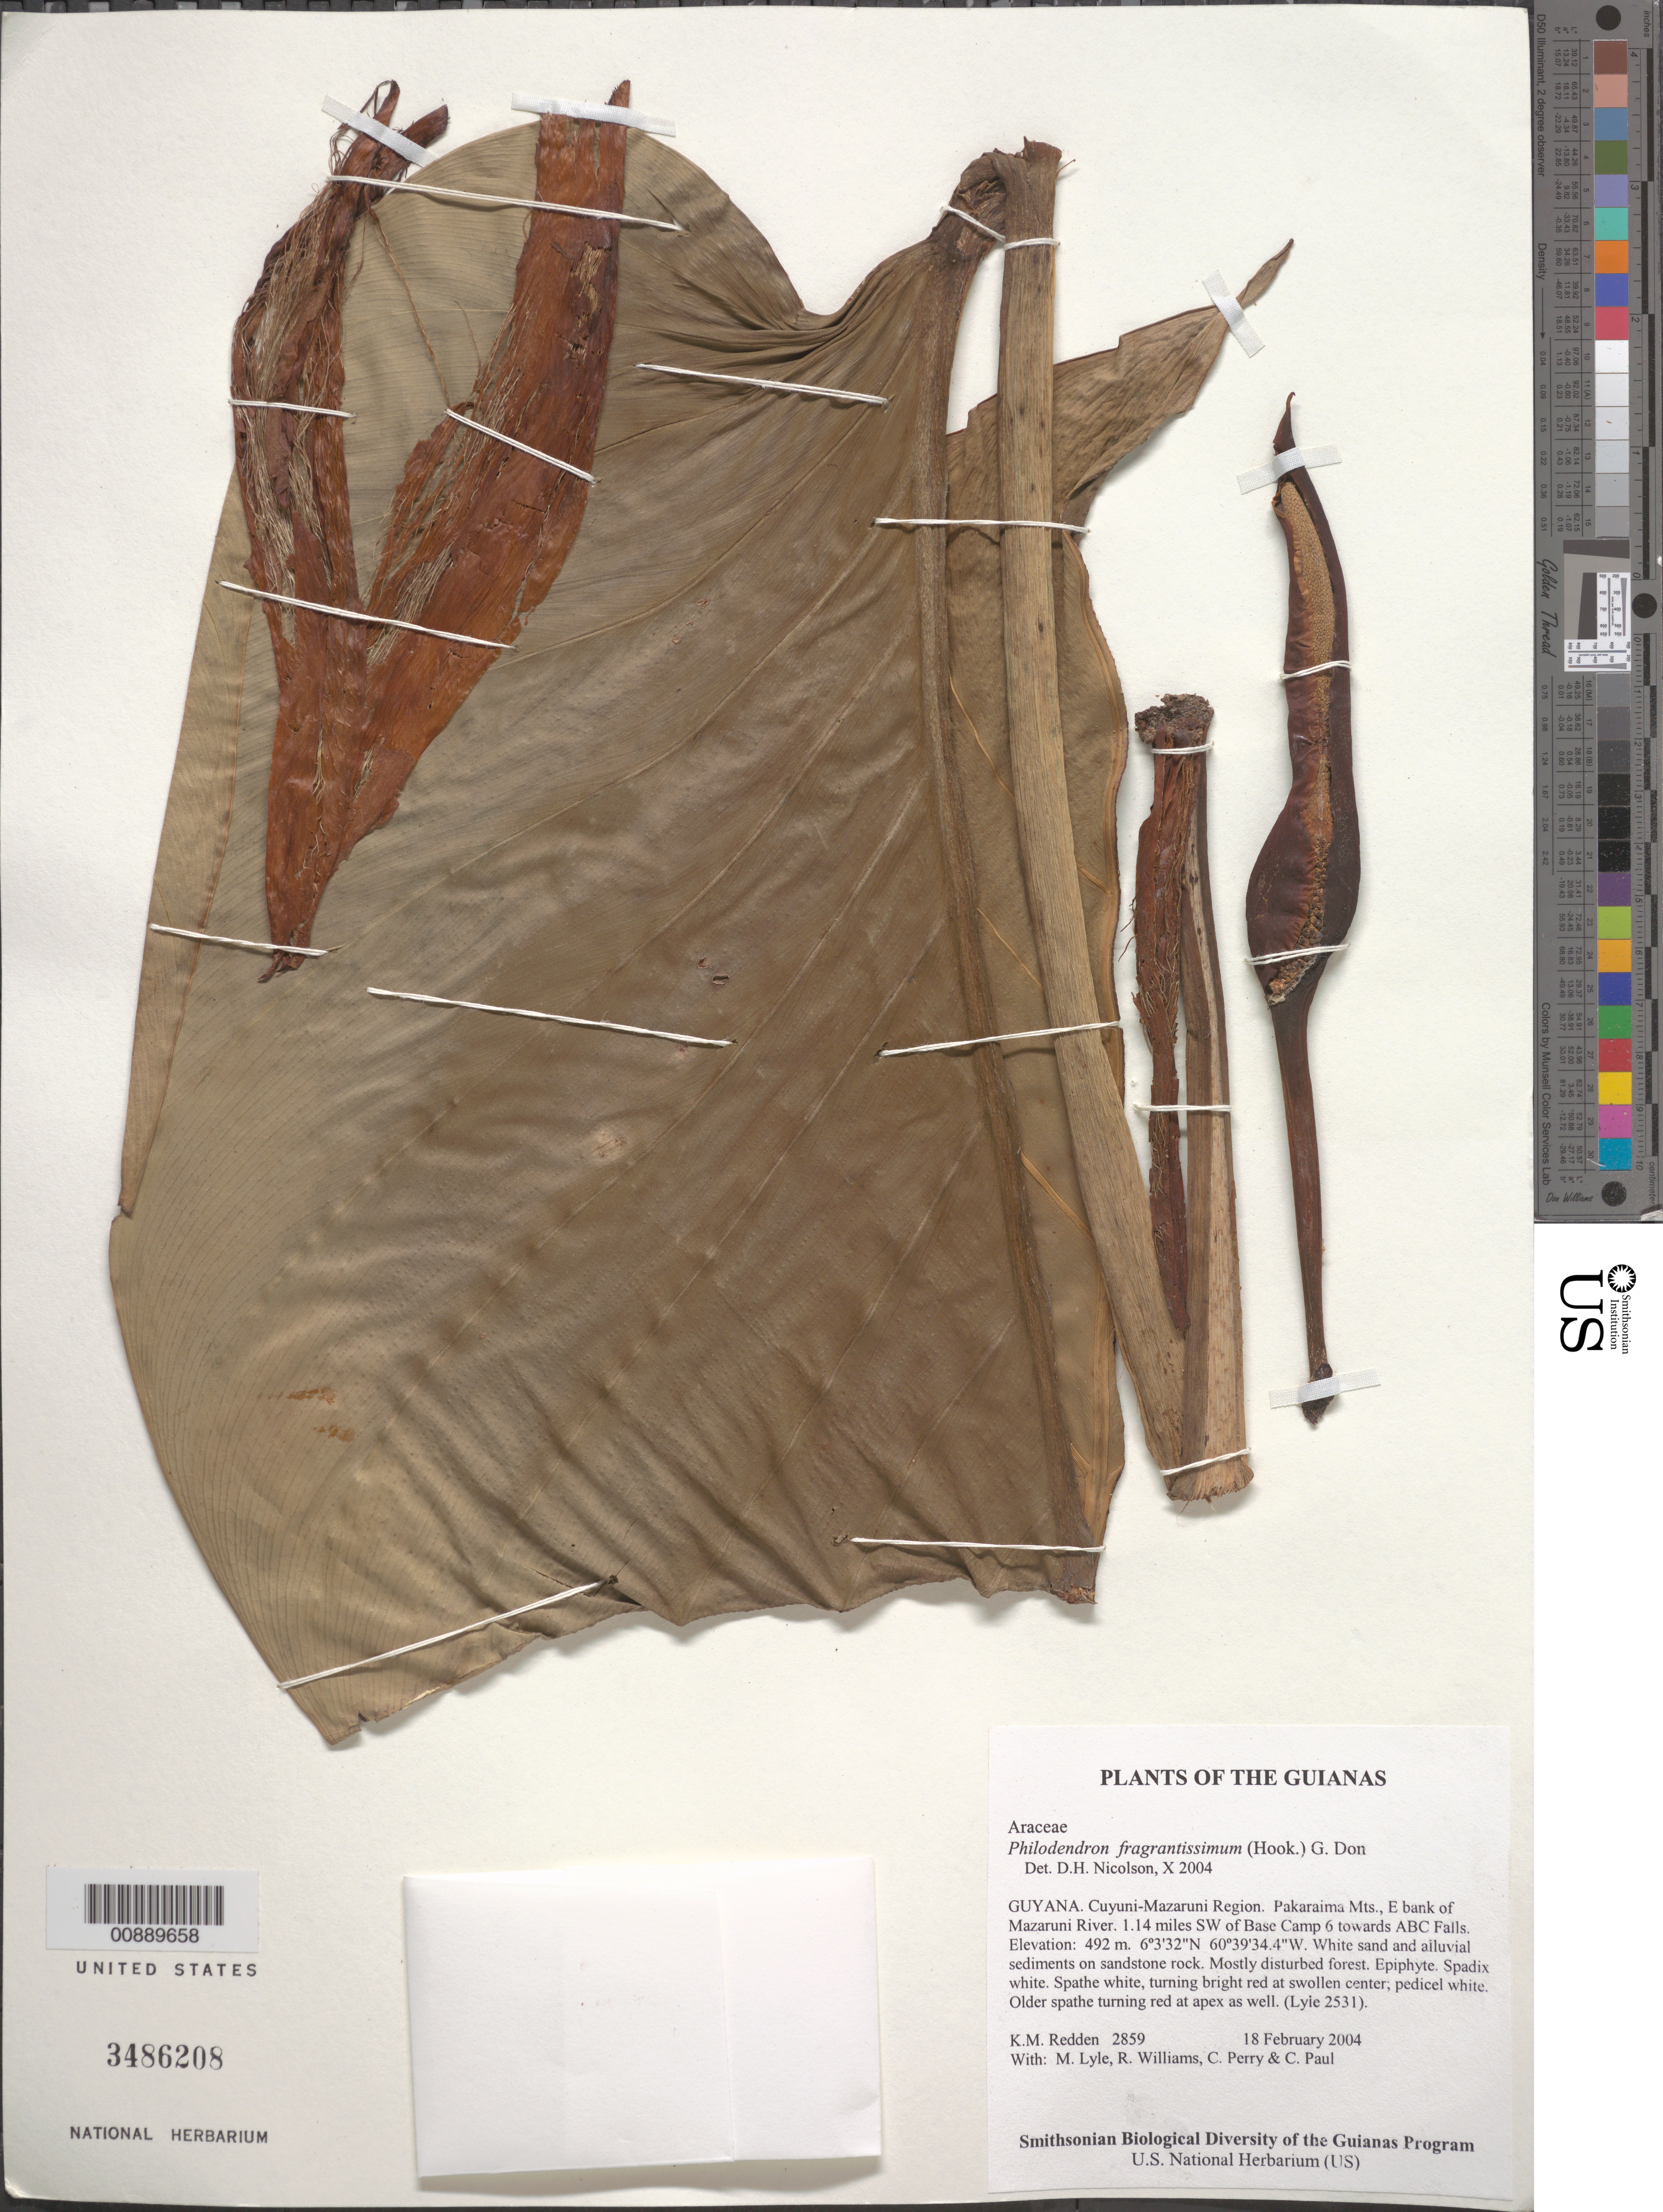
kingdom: Plantae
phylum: Tracheophyta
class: Liliopsida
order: Alismatales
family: Araceae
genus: Philodendron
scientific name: Philodendron fragrantissimum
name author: (G. Don) Kunth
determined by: Nicolson, Dan H.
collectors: K. M. Redden, M. Lyle, R. Williams, C. Perry & C. Paul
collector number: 2859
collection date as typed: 18 February 2004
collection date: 2004-02-18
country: Guyana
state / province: Cuyuni-Mazaruni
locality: Pakaraima Mts., E bank of Mazaruni River. 1.14 miles SW of Base Camp 6 towards ABC Falls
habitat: White sand and alluvial sediments on sandstone rock. Mostly disturbed forest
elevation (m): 492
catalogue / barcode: US 3486208